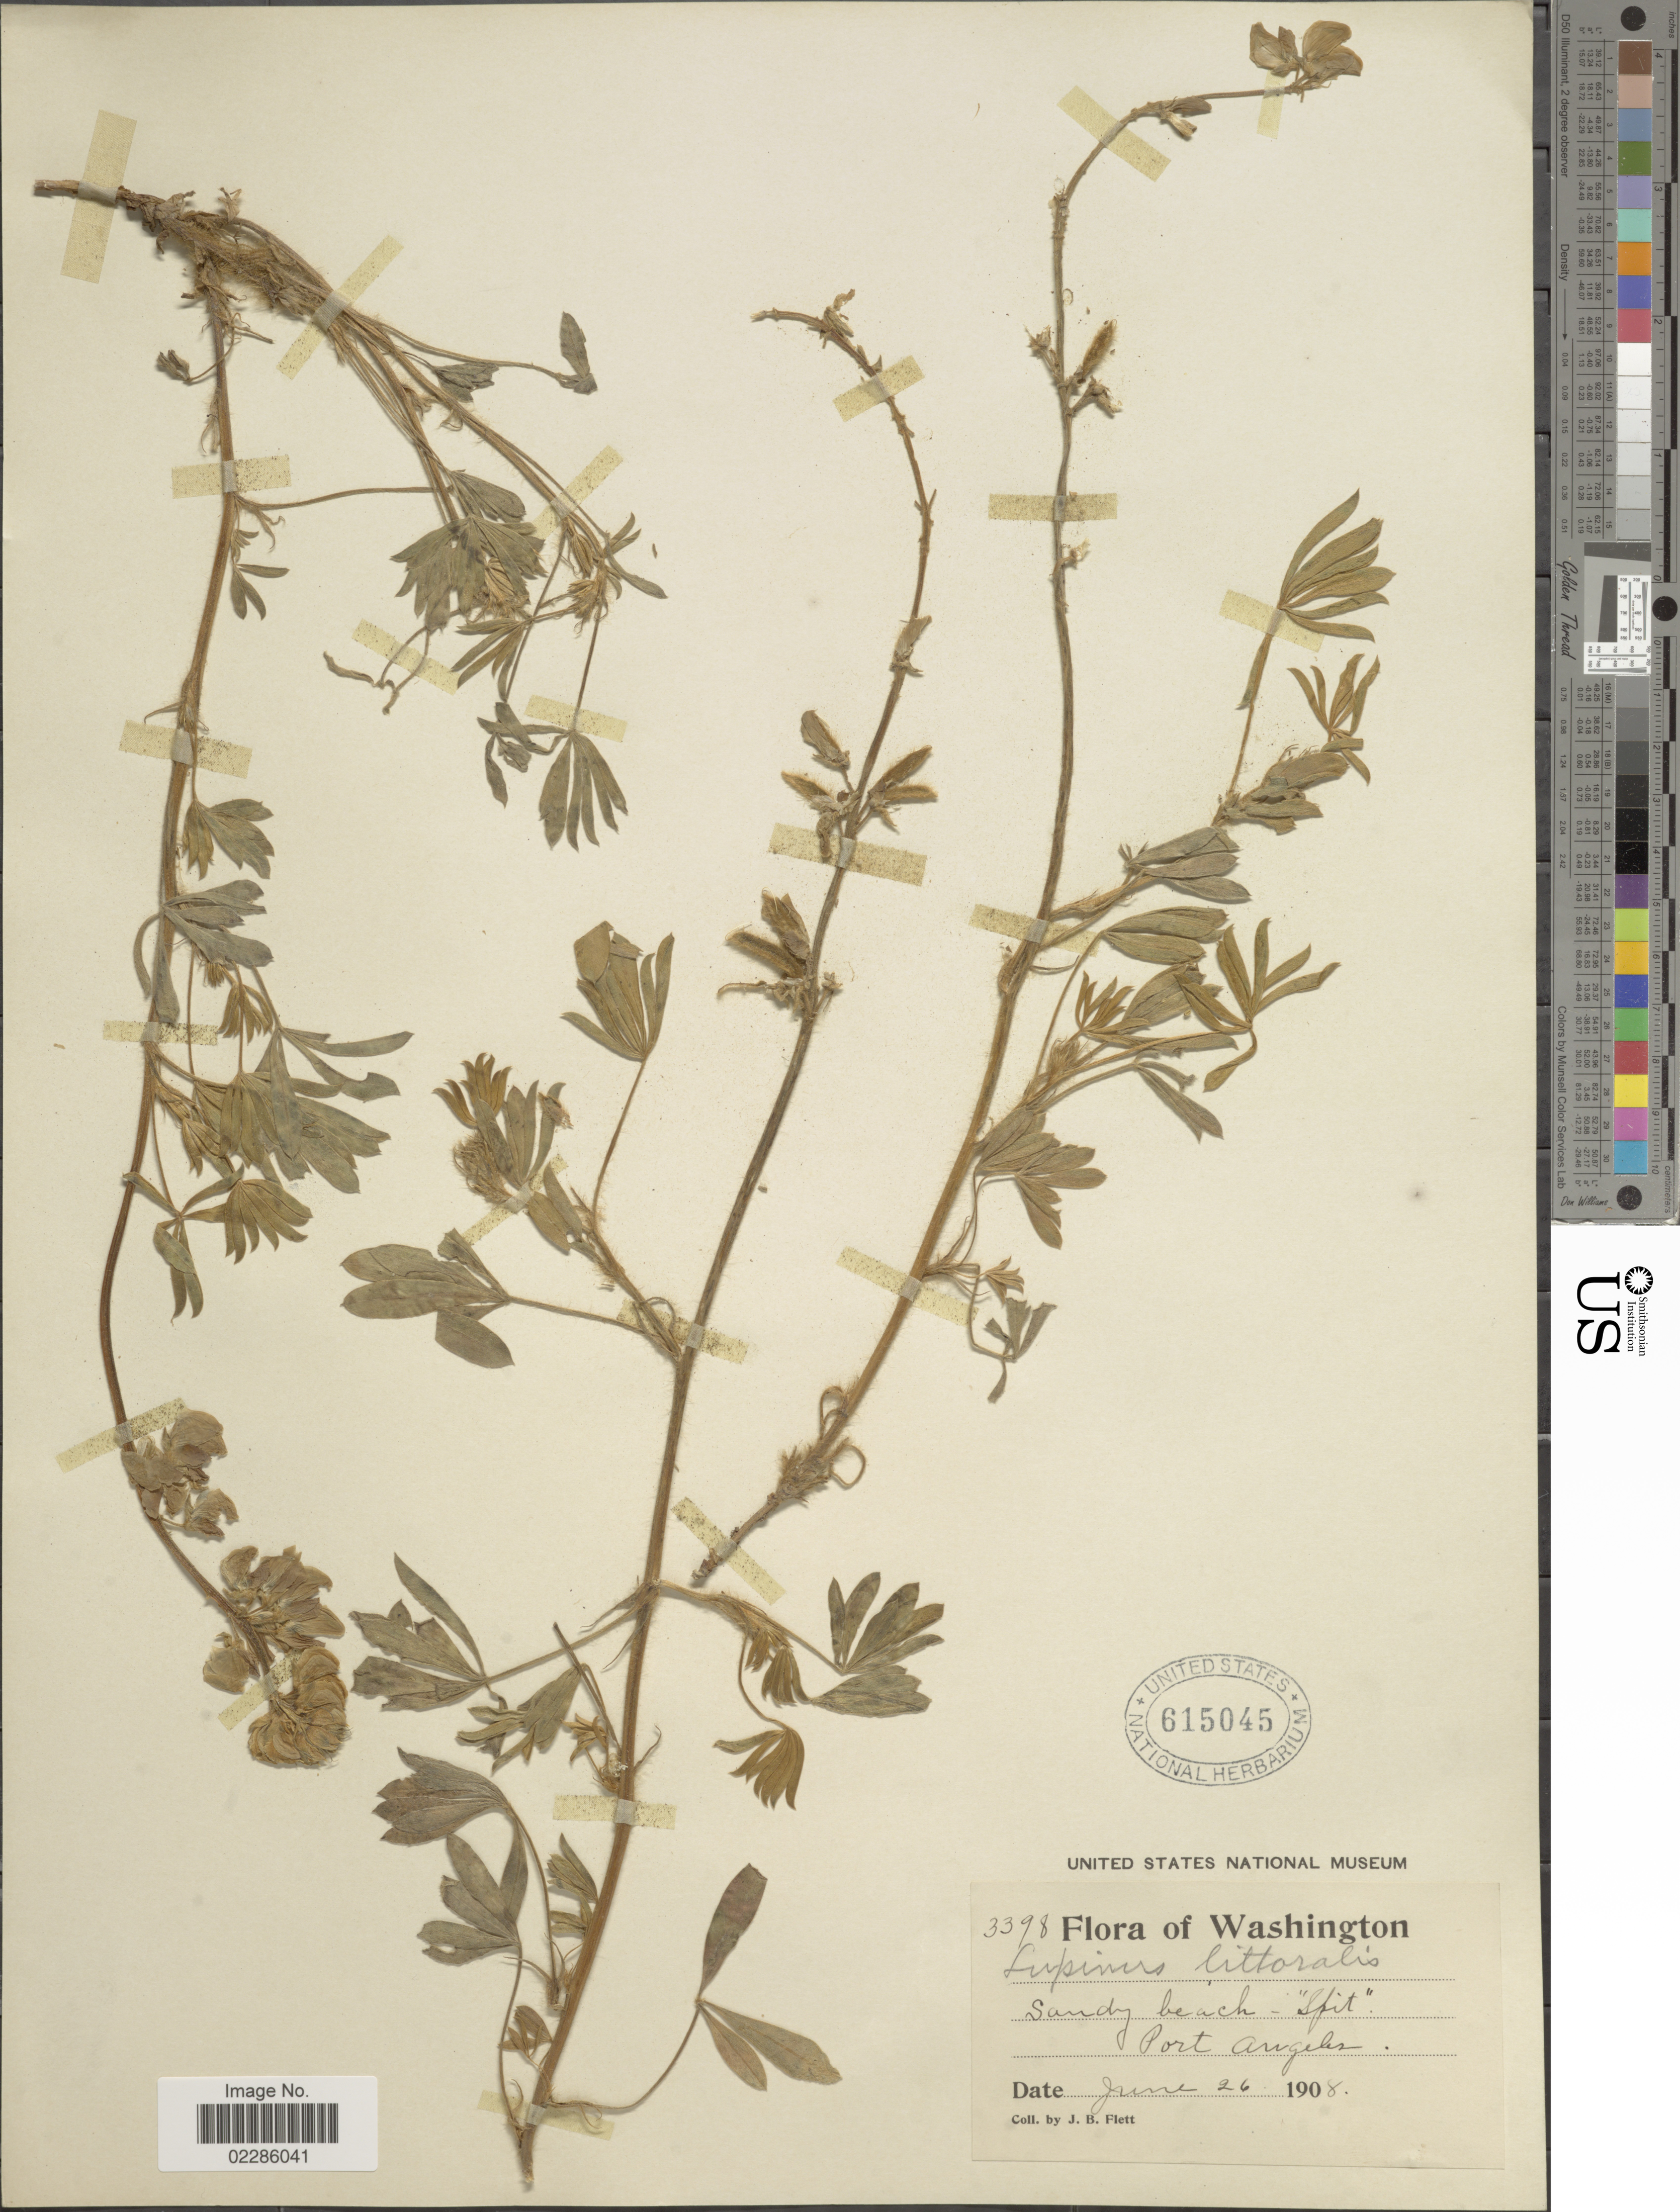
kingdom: Plantae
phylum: Tracheophyta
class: Magnoliopsida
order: Fabales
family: Fabaceae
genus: Lupinus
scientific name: Lupinus littoralis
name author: Douglas ex Lindl.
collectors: J. Flett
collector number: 3398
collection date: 1908-06-26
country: United States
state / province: Washington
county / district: Clallam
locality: Sandy beach -'Spit' Port Angeles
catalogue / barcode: US 615045